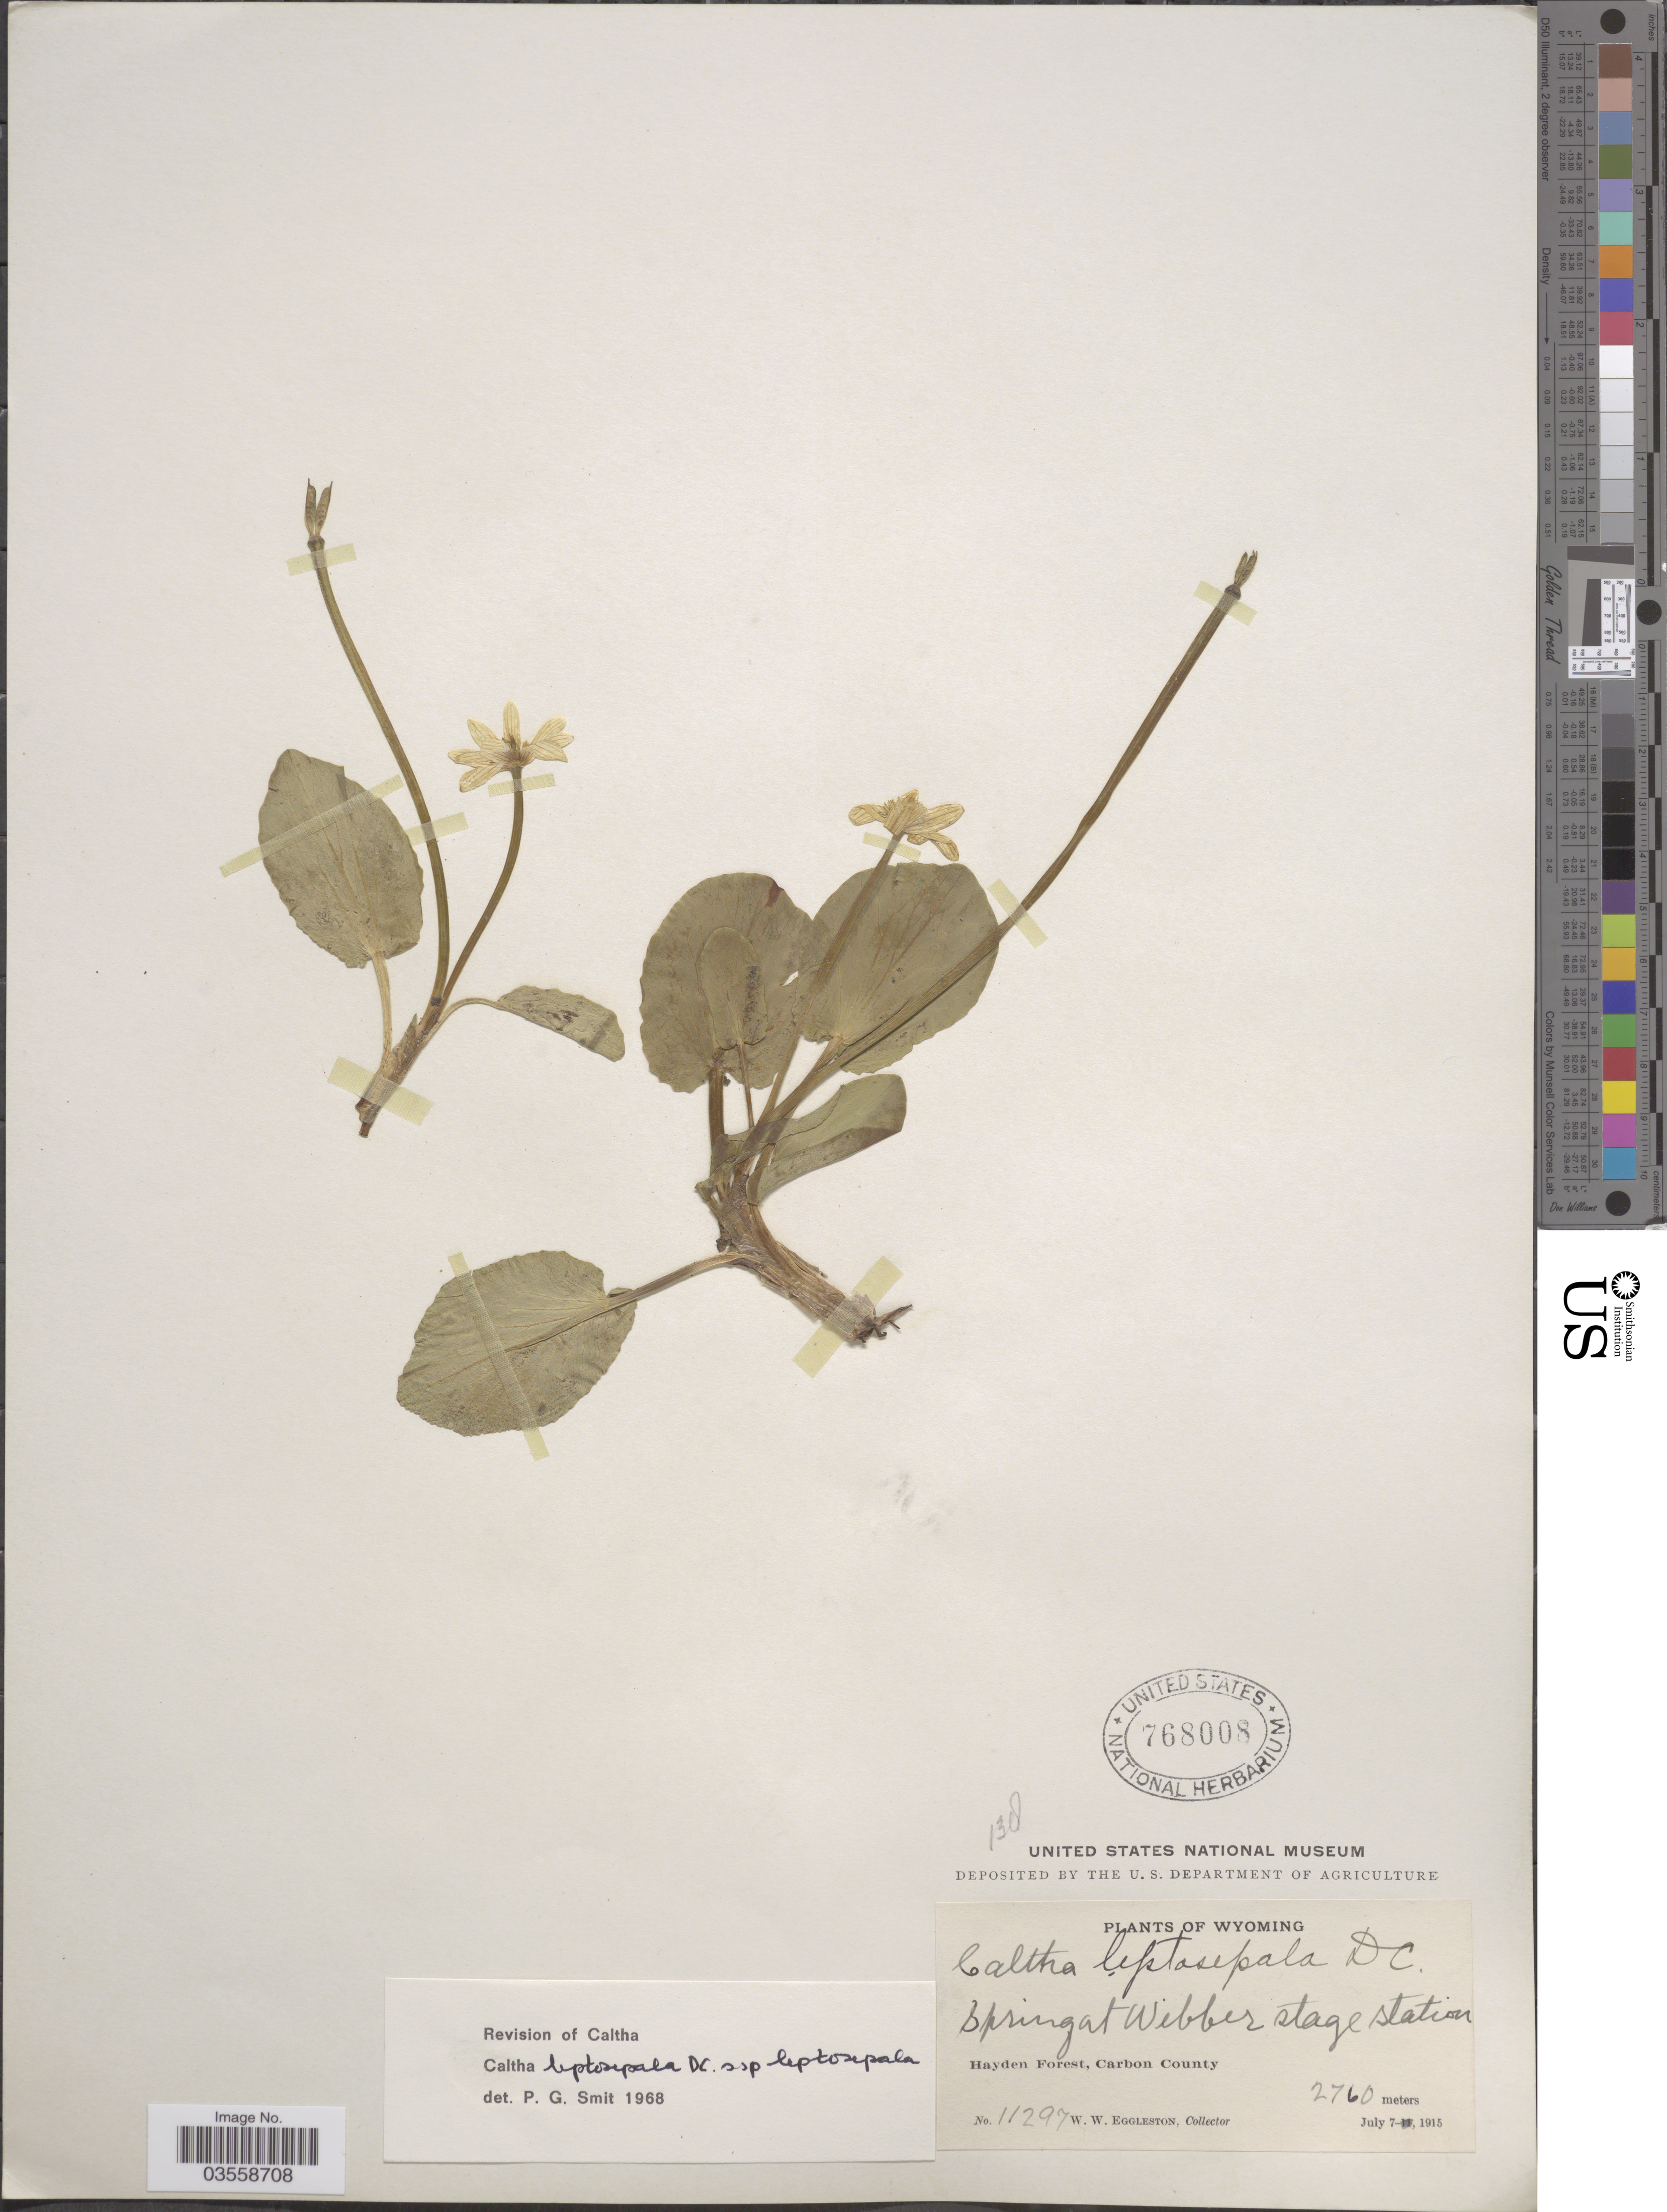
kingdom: Plantae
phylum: Tracheophyta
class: Magnoliopsida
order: Ranunculales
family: Ranunculaceae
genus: Caltha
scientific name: Caltha leptosepala subsp. leptosepala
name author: DC.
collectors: W. W. Eggleston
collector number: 11297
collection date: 1915-07-07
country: United States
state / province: Wyoming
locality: Springat Webber stage station. Hayden Forest, Carbon County.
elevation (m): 2760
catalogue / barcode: US 768008